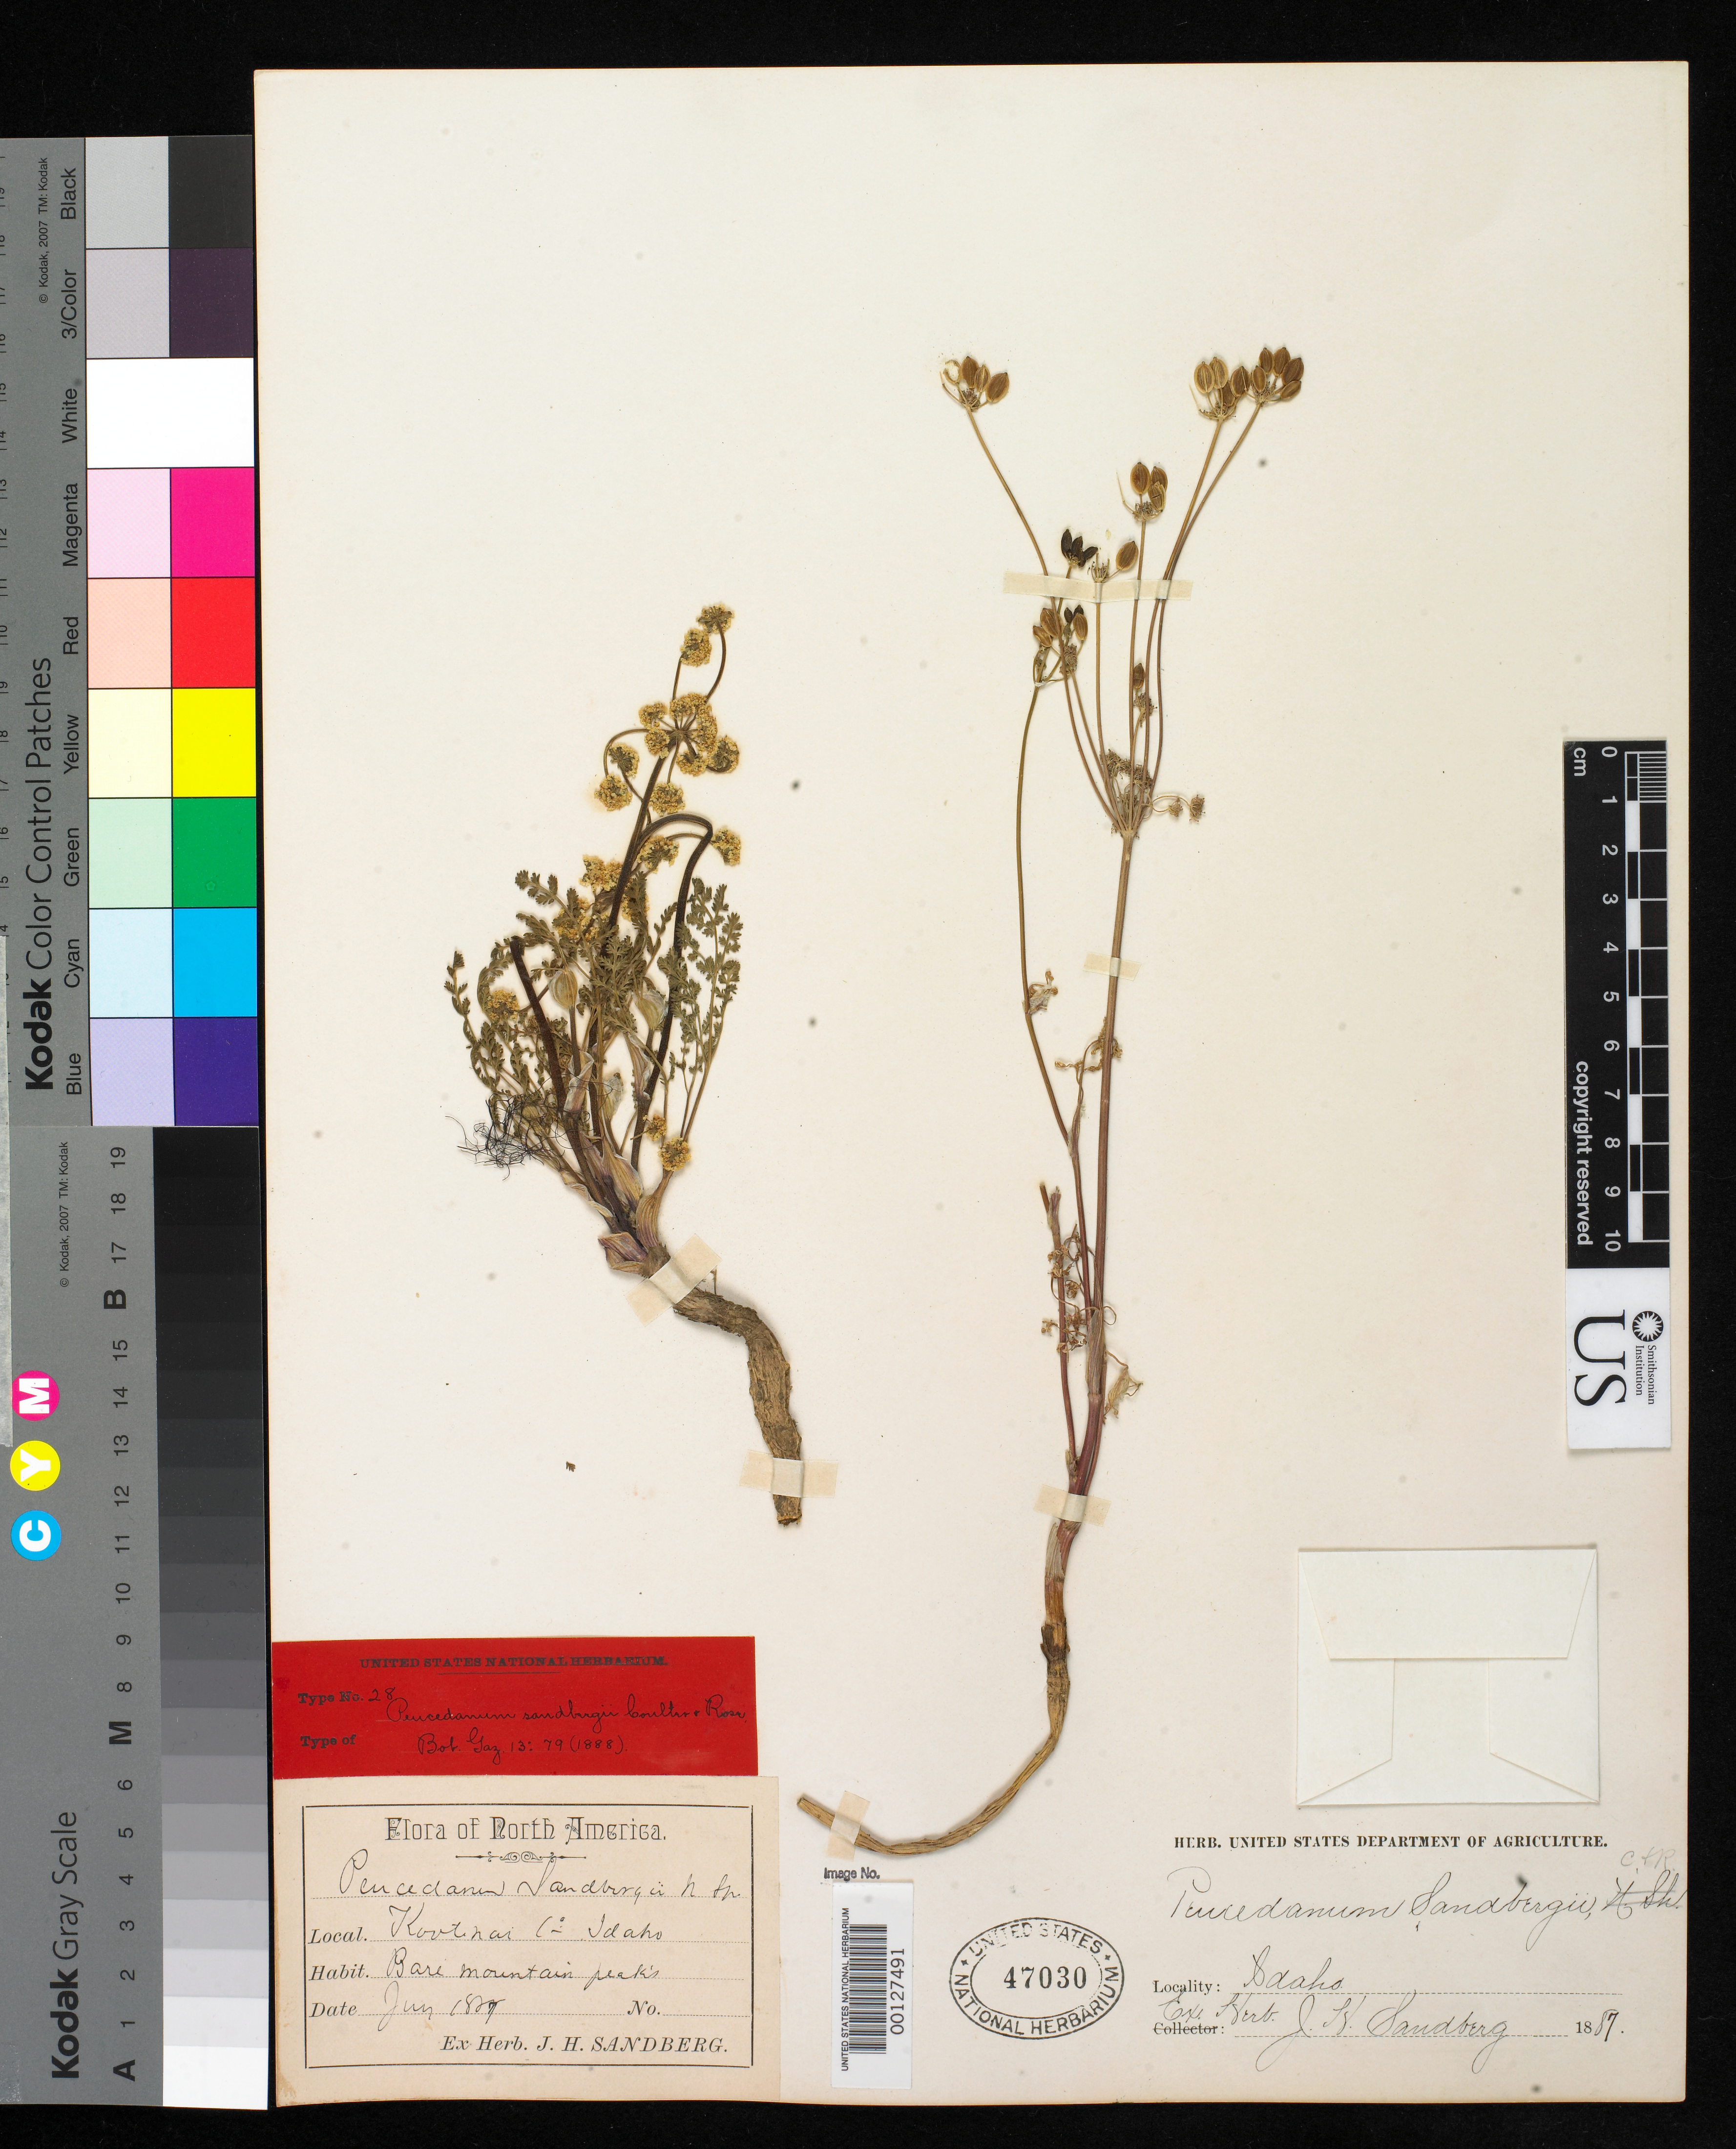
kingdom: Plantae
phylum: Tracheophyta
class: Magnoliopsida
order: Apiales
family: Apiaceae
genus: Peucedanum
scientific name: Peucedanum sandbergii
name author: J.M. Coult. & Rose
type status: Isolectotype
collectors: J. H. Sandberg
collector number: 47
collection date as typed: Jul 1887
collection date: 1887-07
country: United States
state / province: Idaho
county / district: Kootenai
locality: Kootenai Co., Idaho.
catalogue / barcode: US 47030